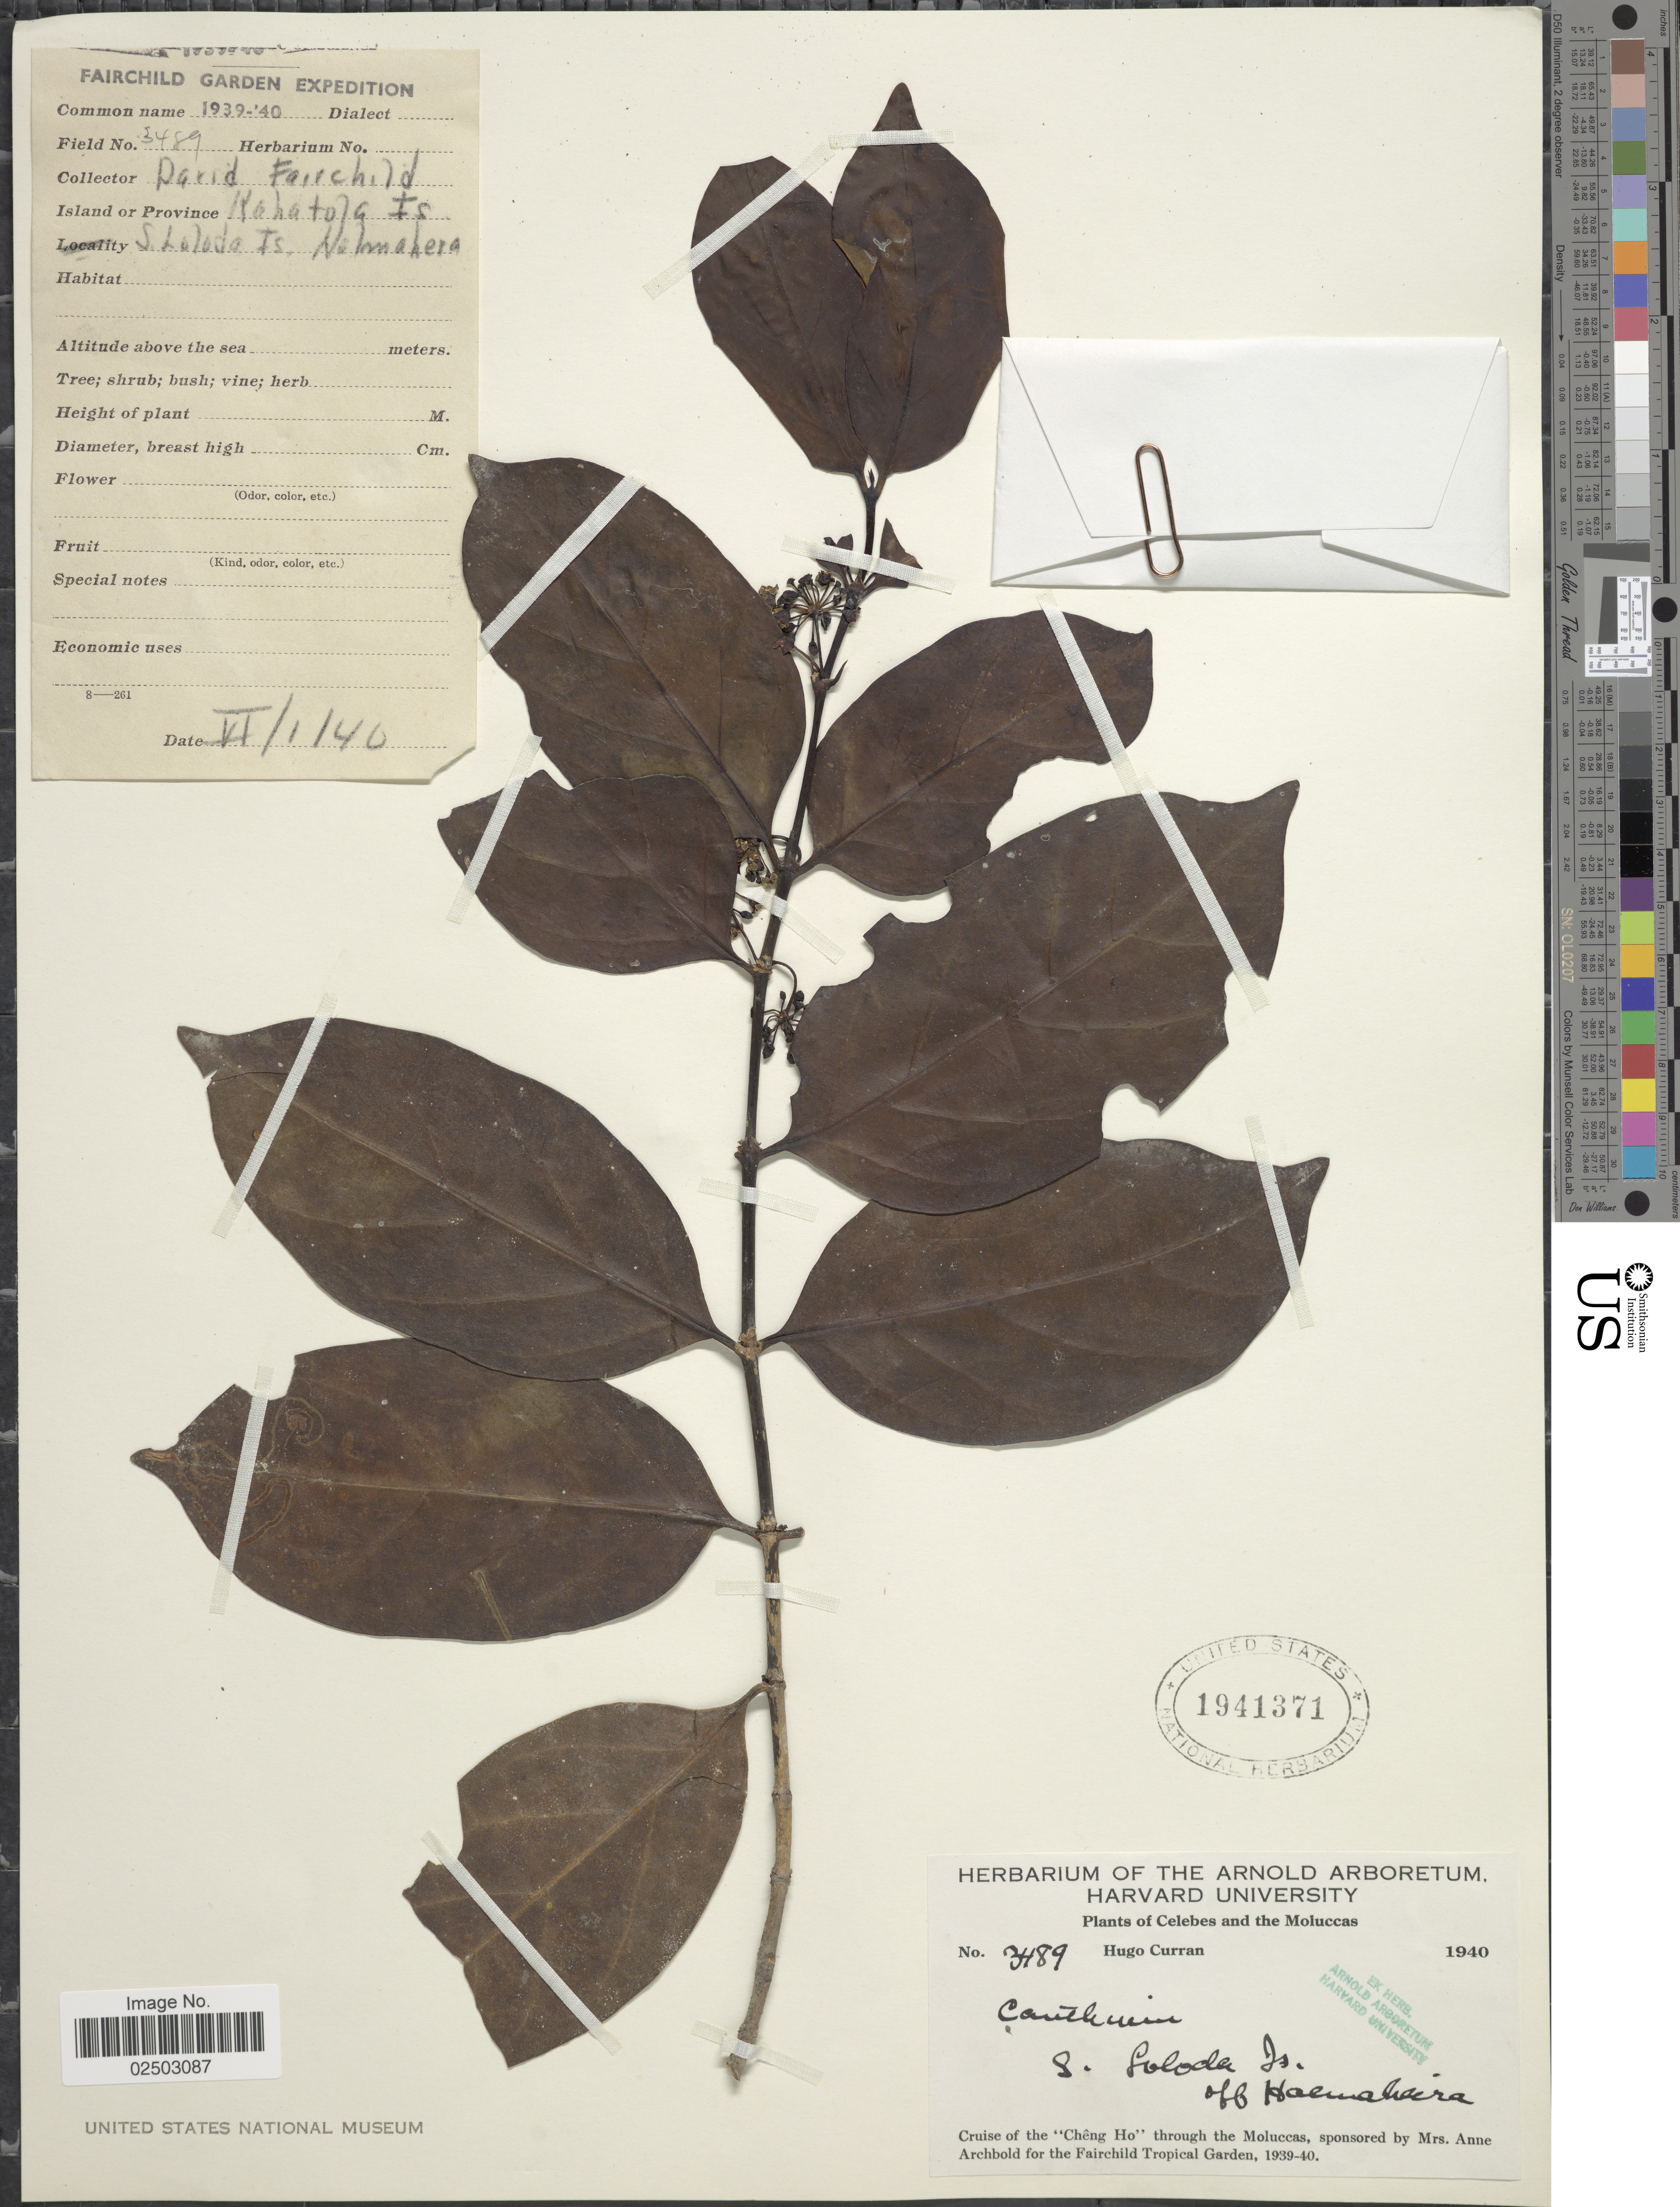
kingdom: Plantae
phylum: Tracheophyta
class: Magnoliopsida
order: Gentianales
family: Rubiaceae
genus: Bridsonia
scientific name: Bridsonia chamaedendrum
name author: (Kuntze) Verstraete & A.E. van Wyk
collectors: H. Curran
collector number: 3489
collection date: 1940-06-01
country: Indonesia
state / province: Maluku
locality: Celebes and the Moluccas, Cruise of the "Cheng Ho" through the Moluccas, S. LolodaIs. off Haemadeira [interpreted]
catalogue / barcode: US 1941371